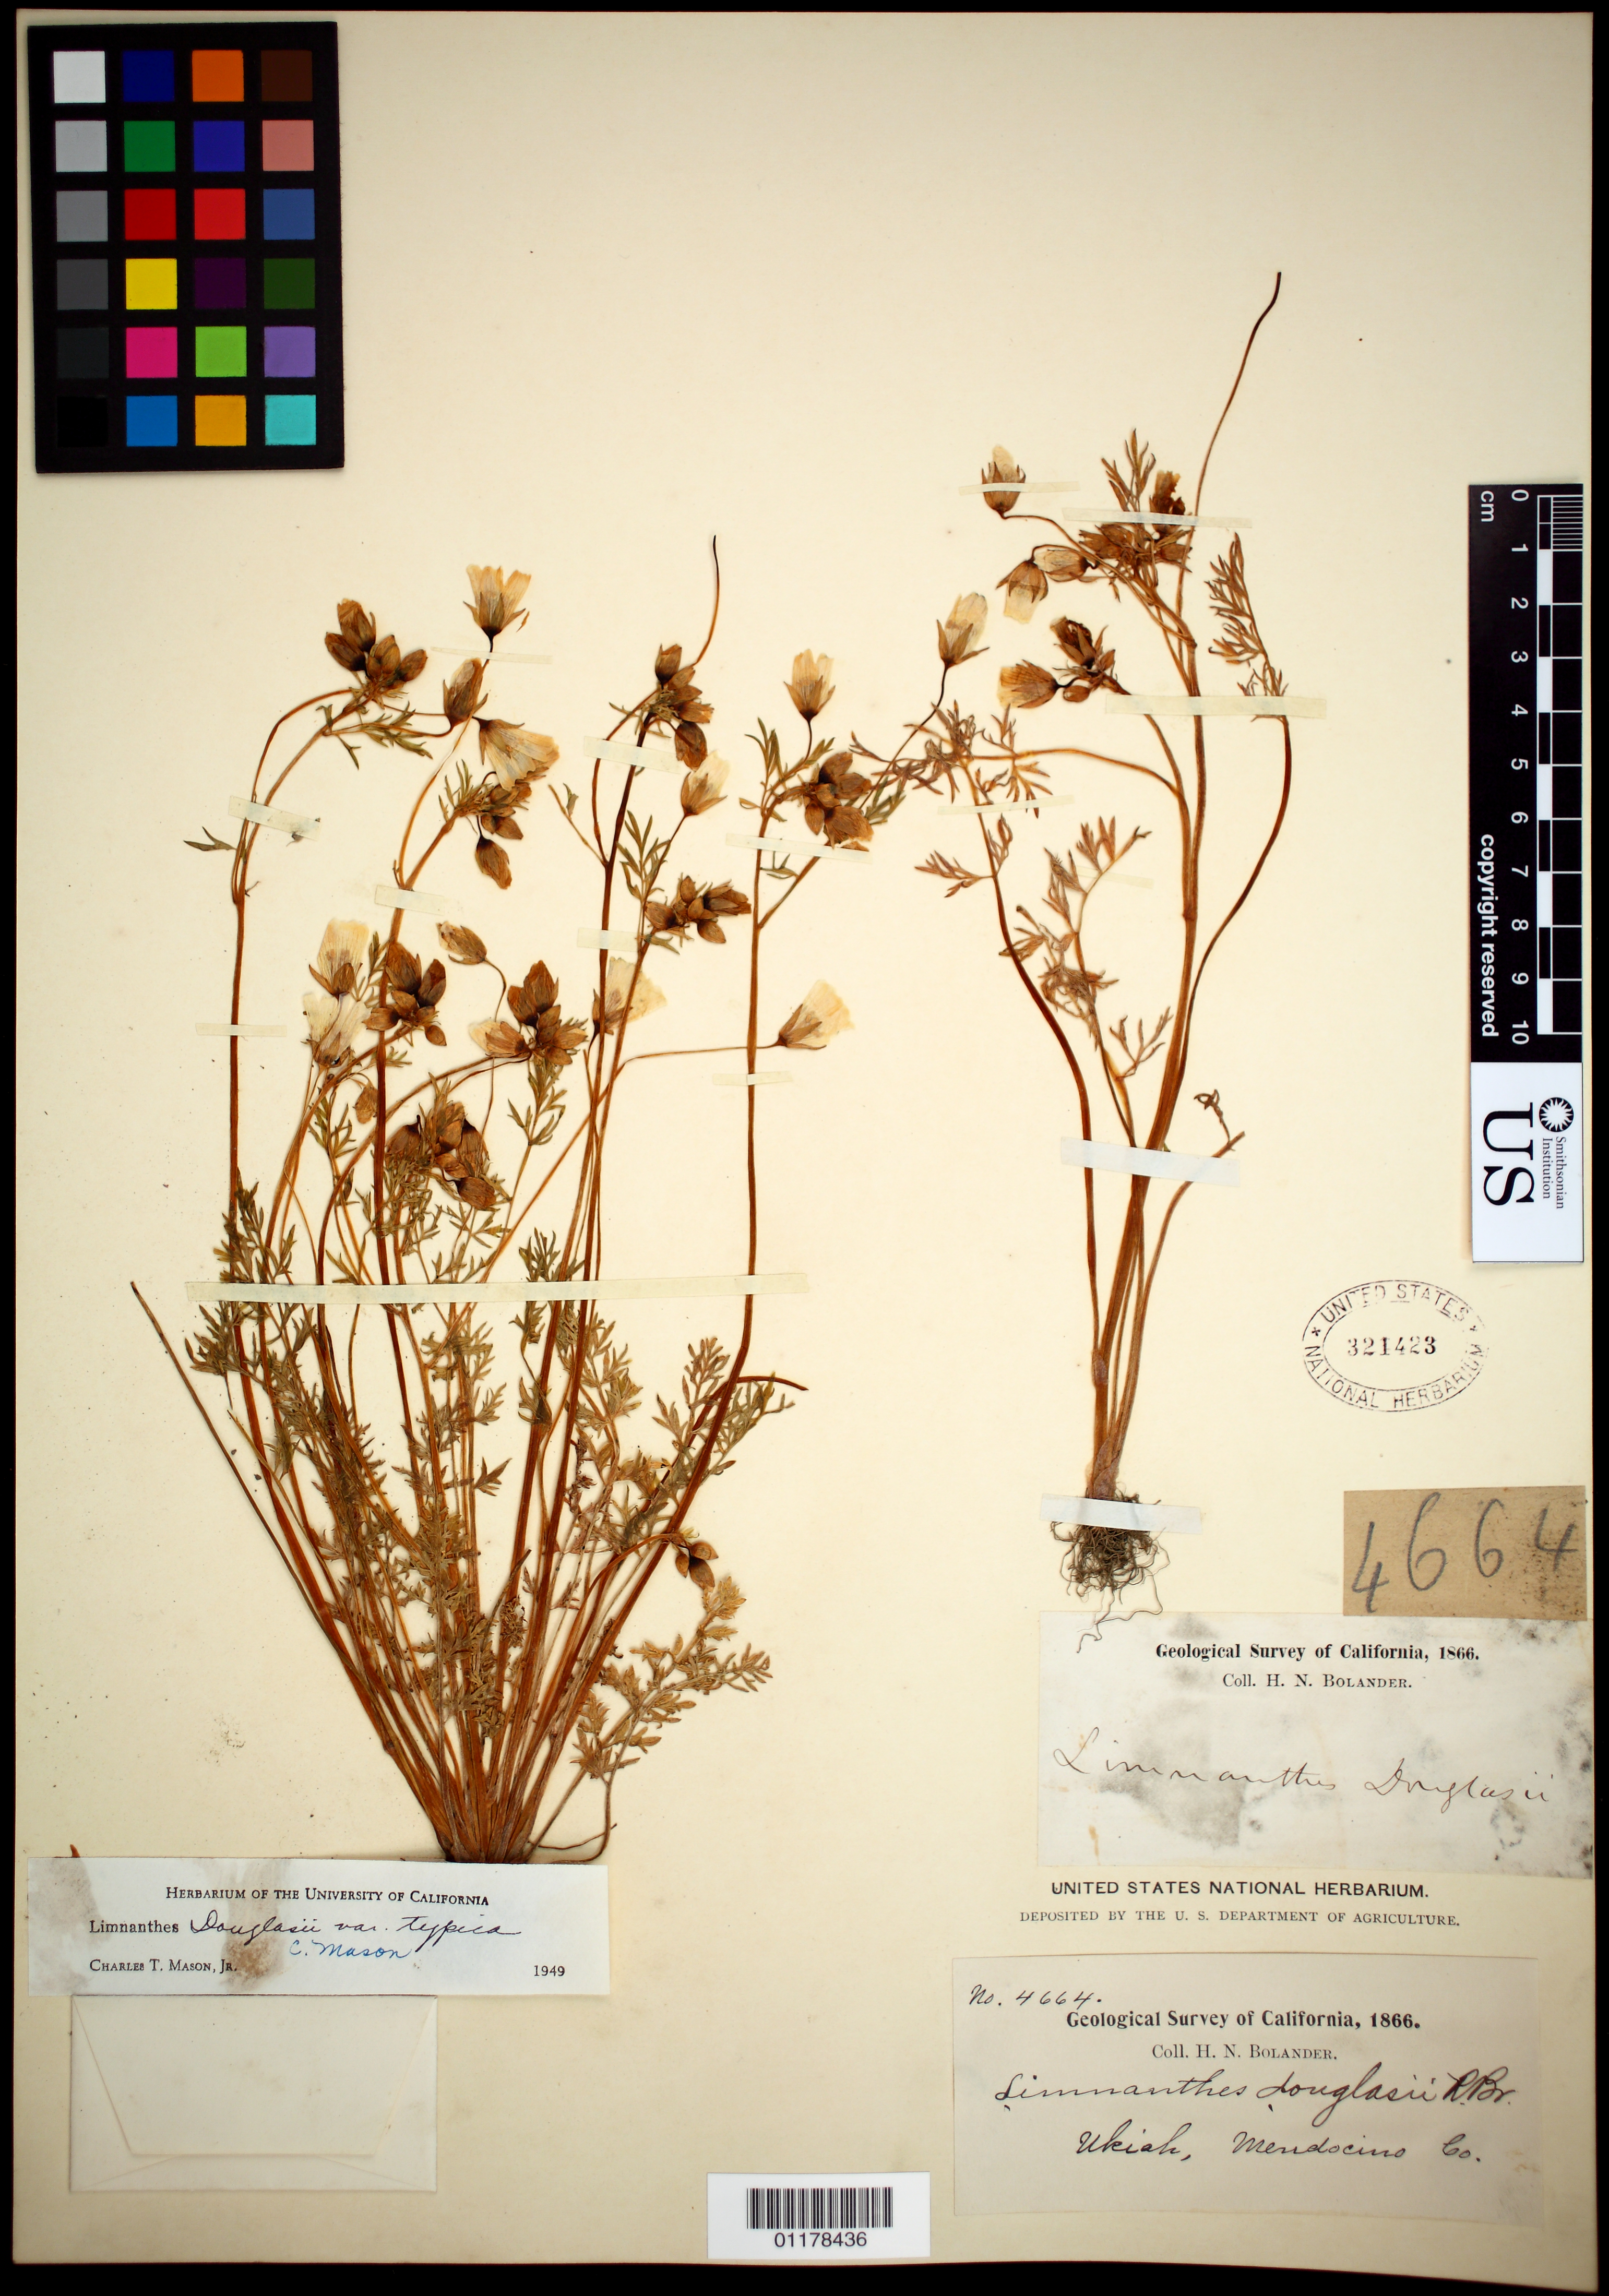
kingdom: Plantae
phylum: Tracheophyta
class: Magnoliopsida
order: Brassicales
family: Limnanthaceae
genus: Limnanthes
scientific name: Limnanthes douglasii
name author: R. Br.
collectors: H. Bolander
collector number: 4664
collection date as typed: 1866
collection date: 1866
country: United States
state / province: California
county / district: Mendocino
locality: Ukiah.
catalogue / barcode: US 321423